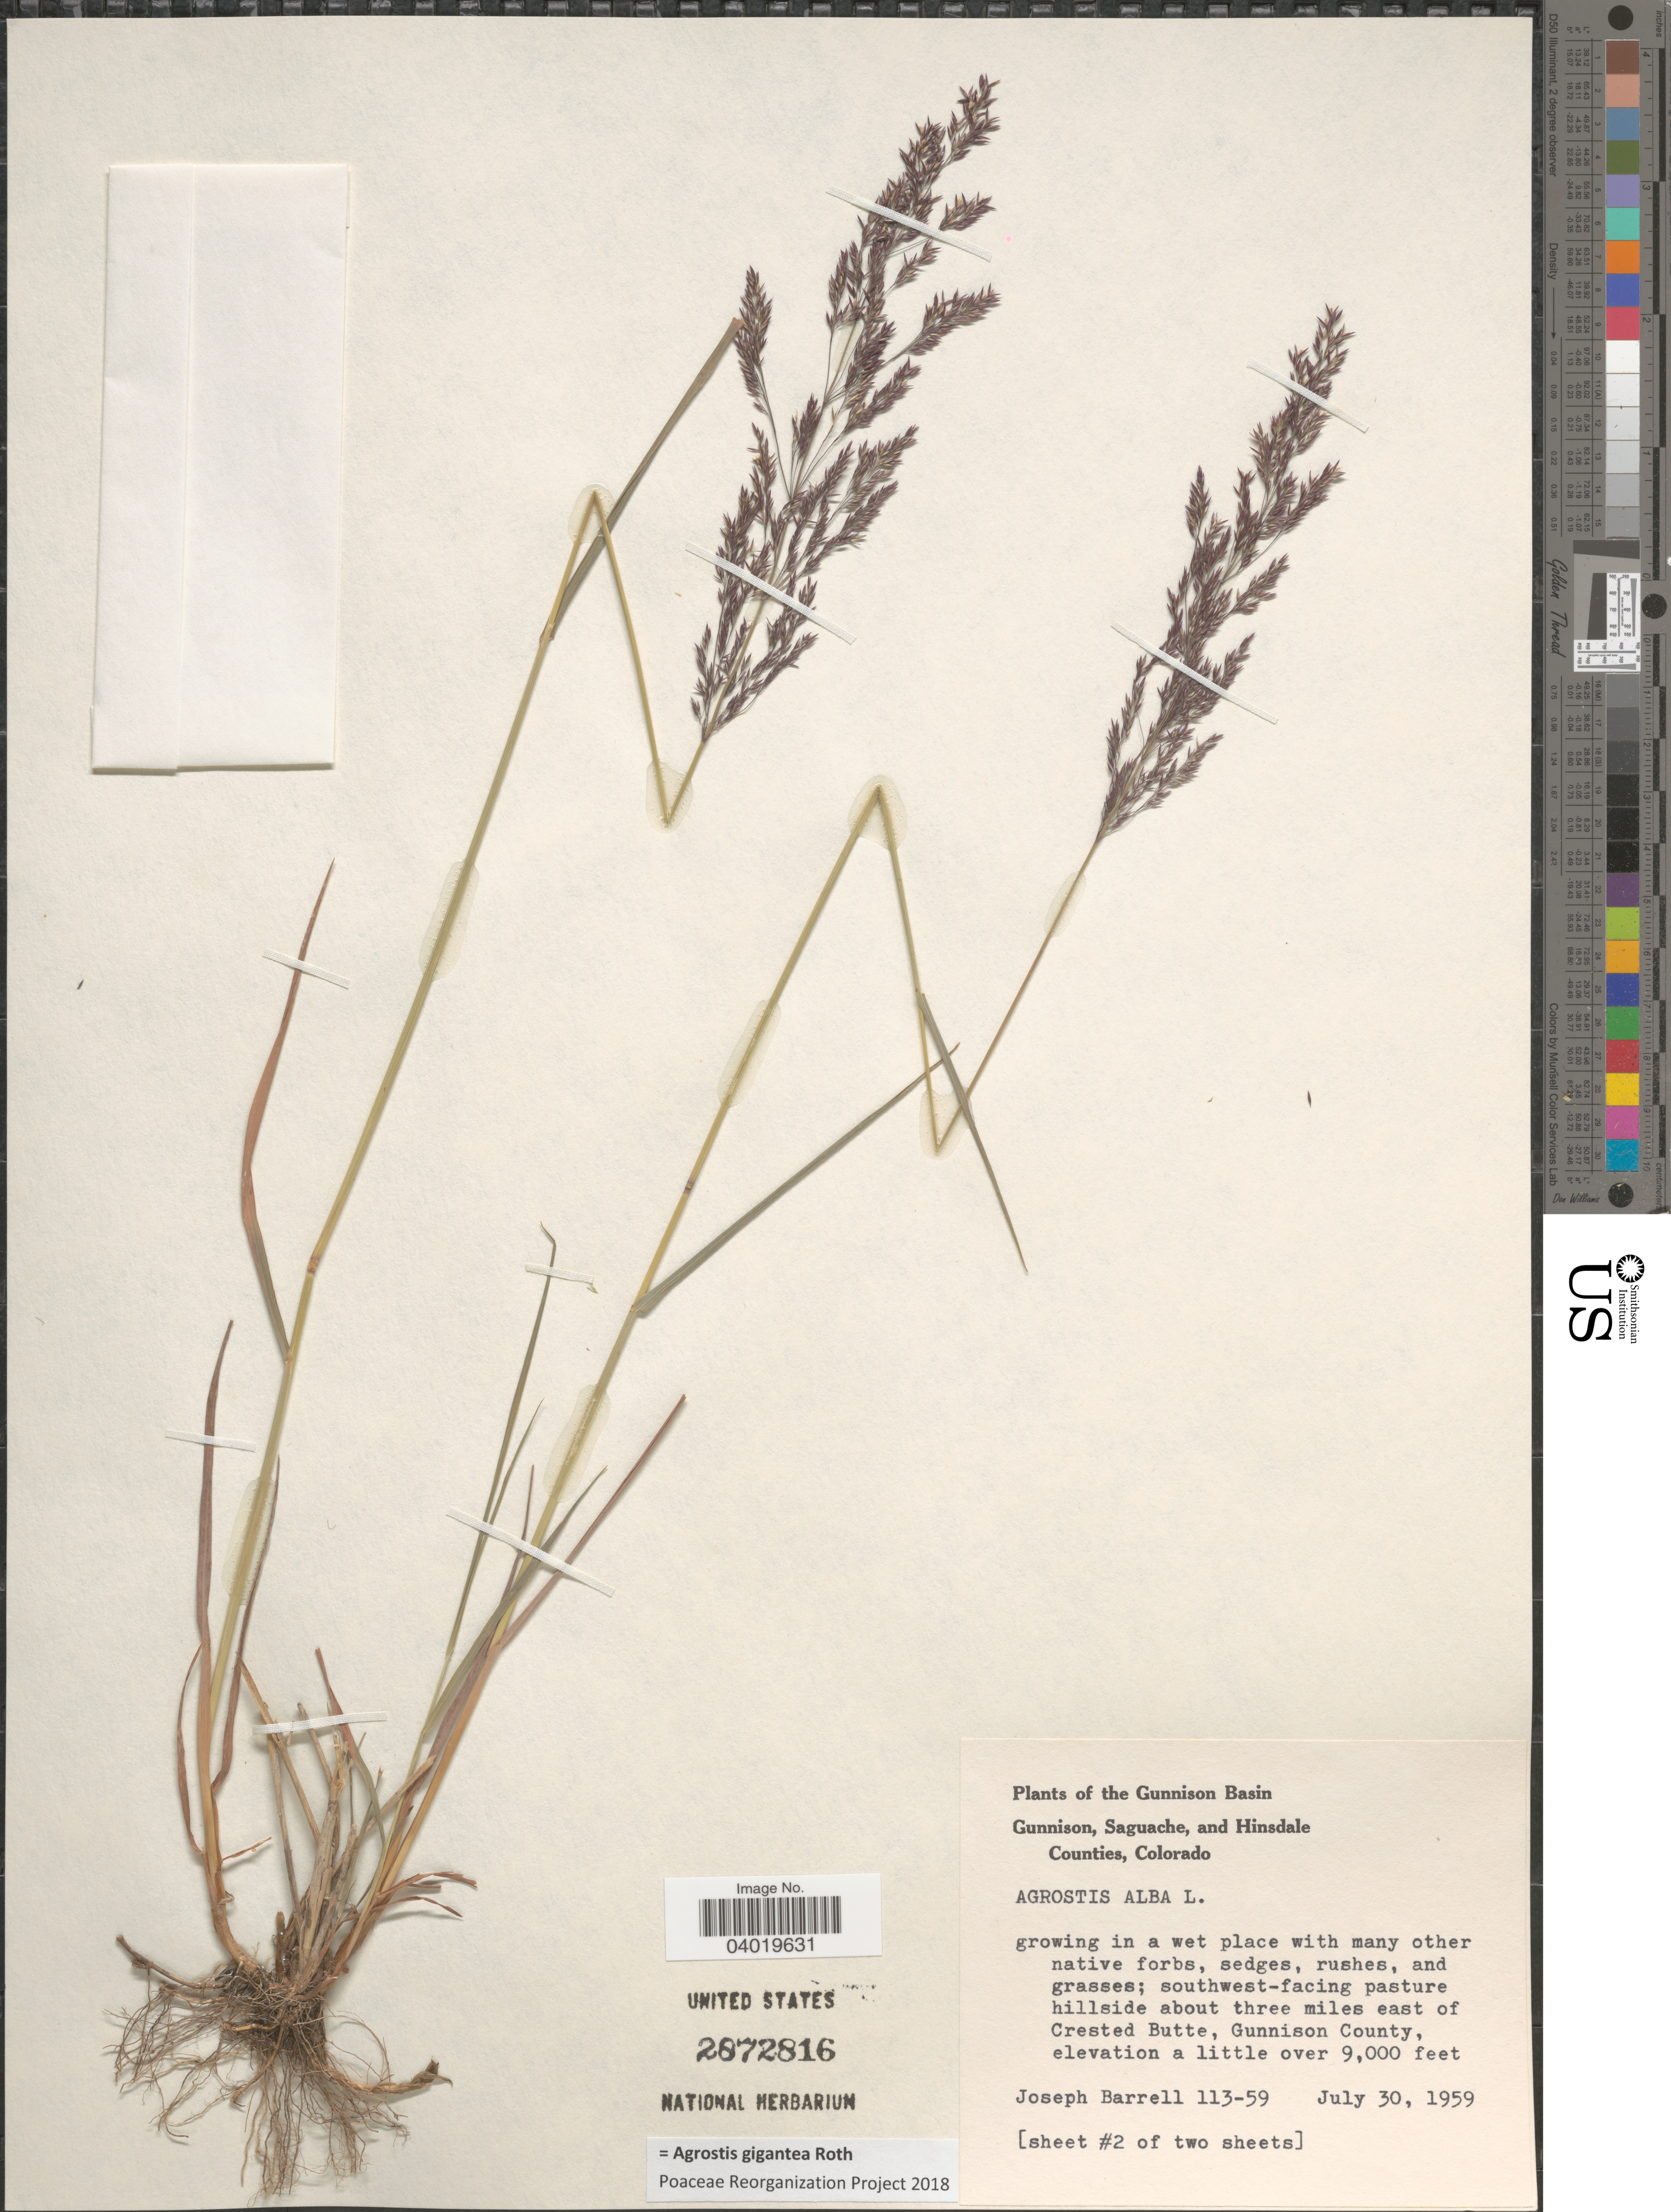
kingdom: Plantae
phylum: Tracheophyta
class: Liliopsida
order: Poales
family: Poaceae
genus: Agrostis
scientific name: Agrostis gigantea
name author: Roth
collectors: J. Barrell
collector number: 113-59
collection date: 1959-07-30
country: United States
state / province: Colorado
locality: The Gunnison Basin. Southwest-facing pasture hillside about three miles east of Crested Butte, Gunnison County.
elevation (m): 2743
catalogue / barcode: US 2872816